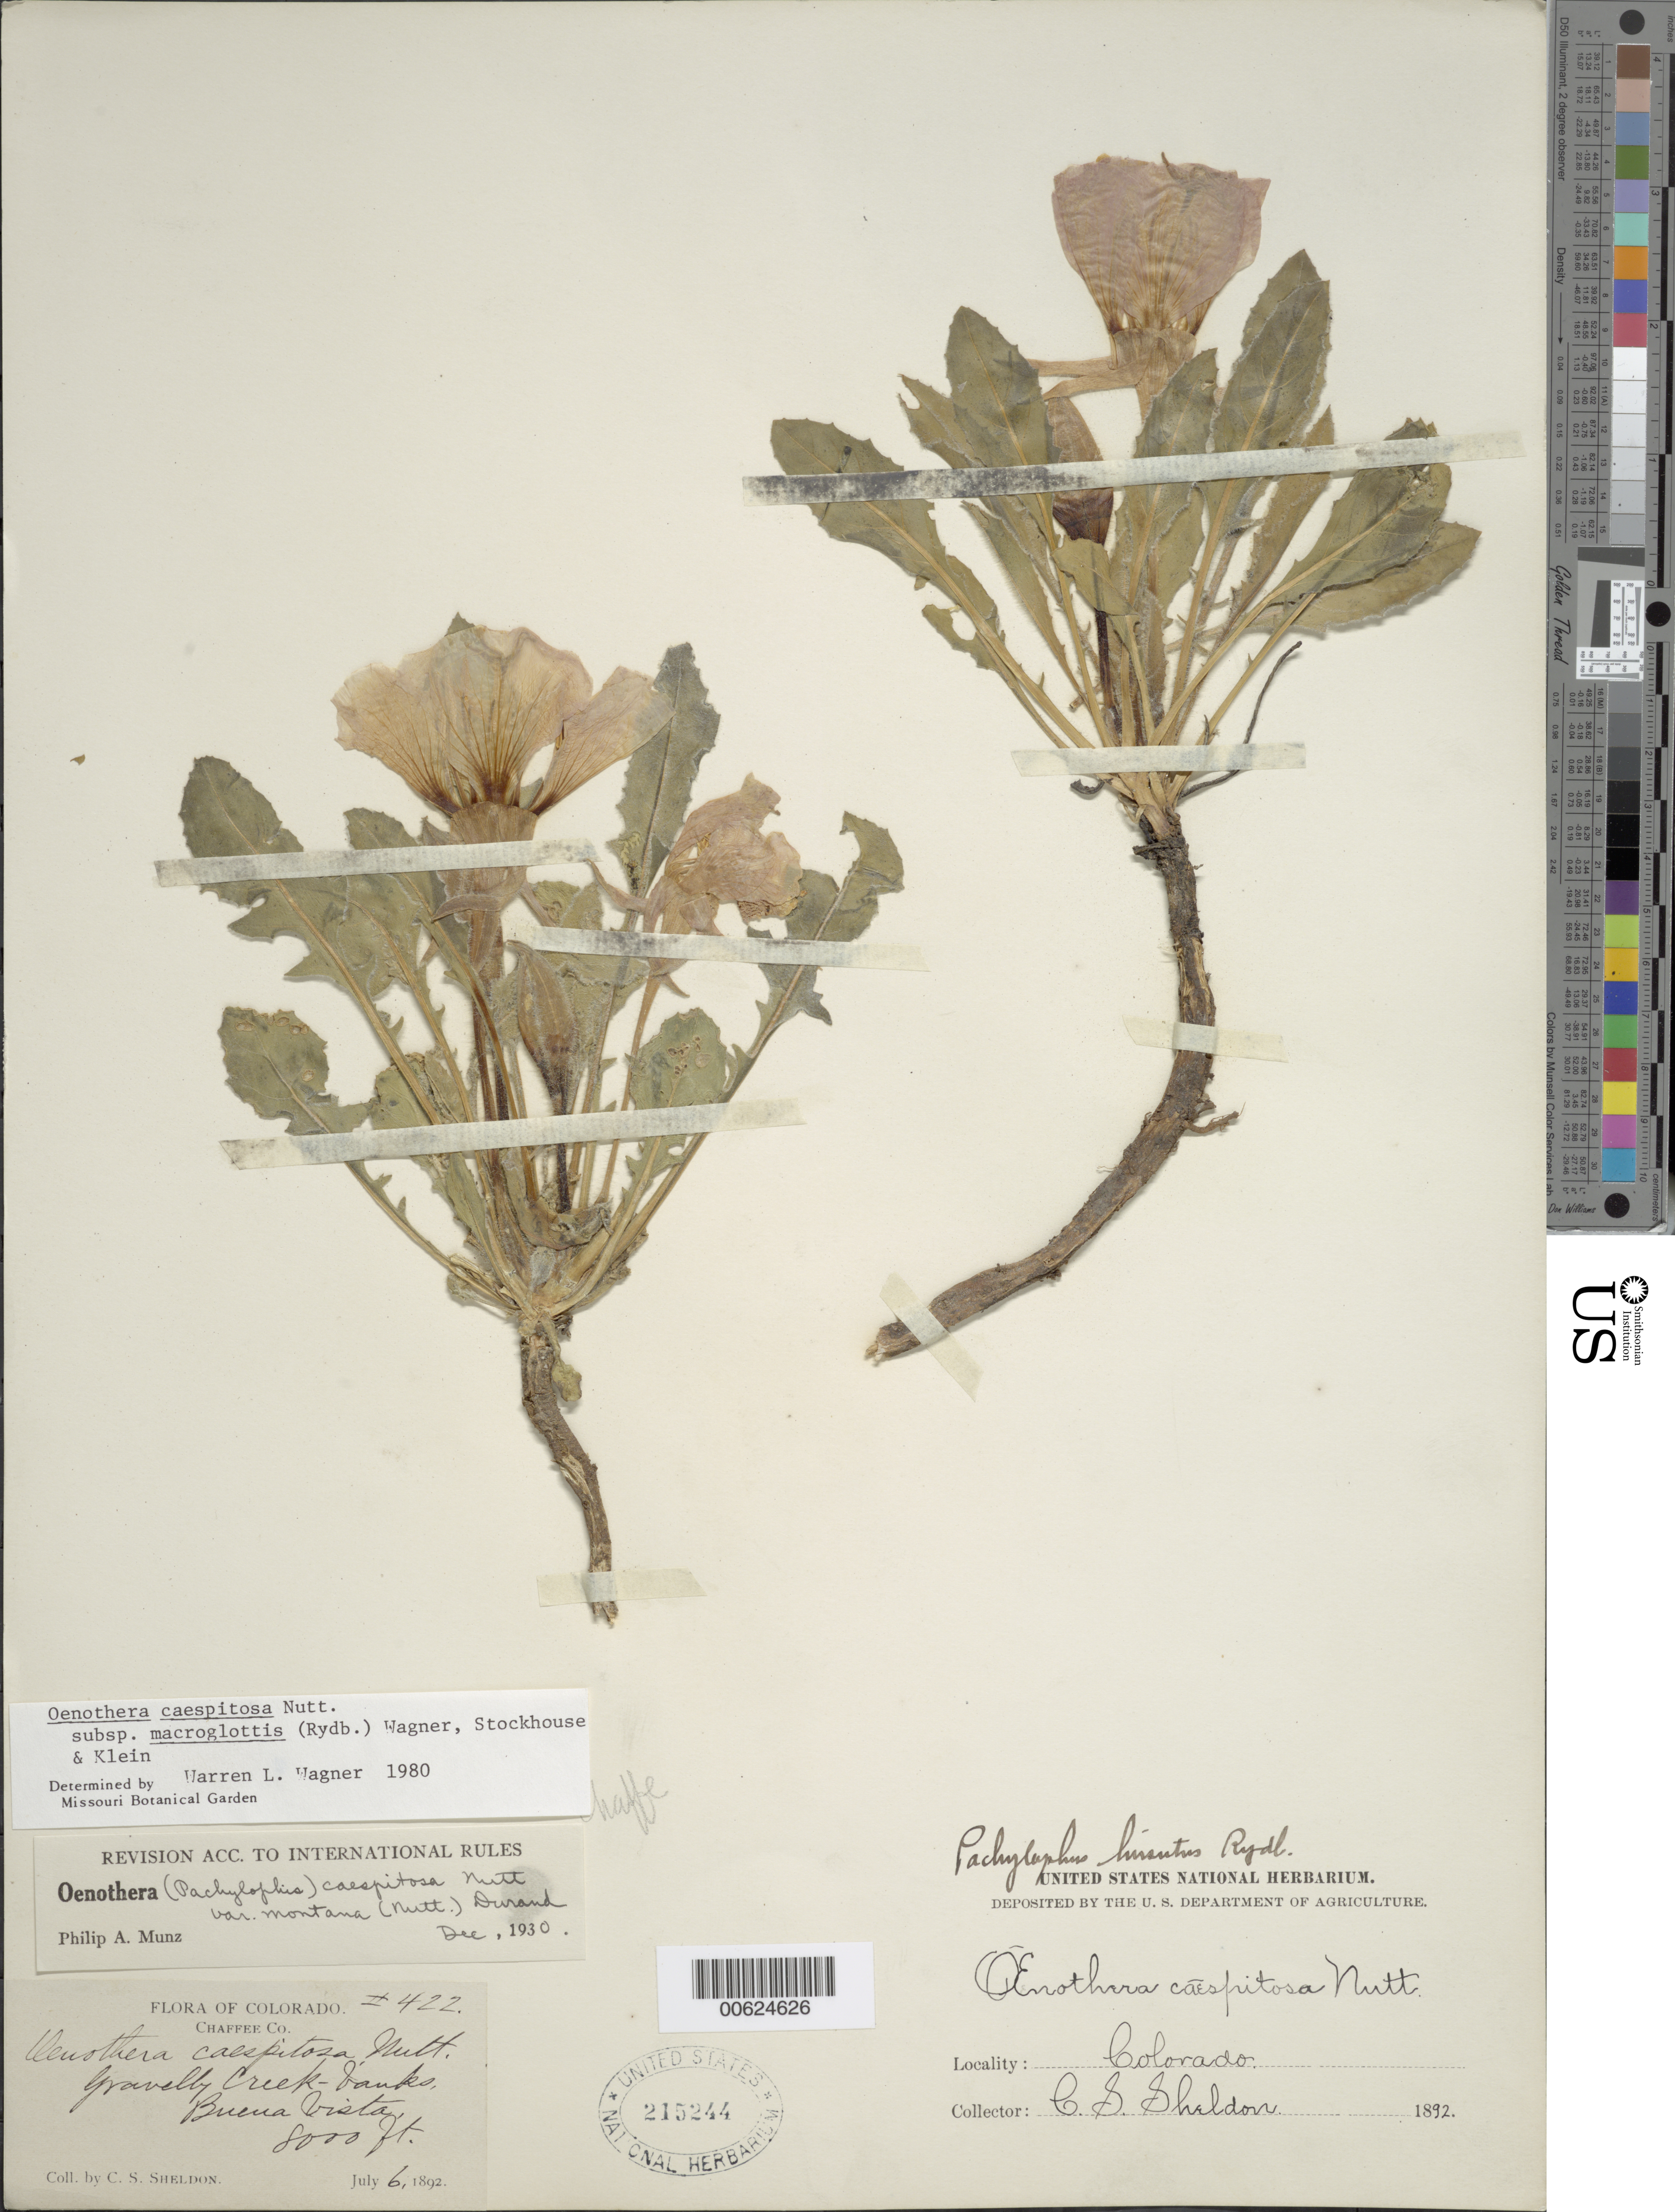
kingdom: Plantae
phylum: Tracheophyta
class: Magnoliopsida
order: Myrtales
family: Onagraceae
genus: Oenothera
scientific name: Oenothera cespitosa subsp. macroglottis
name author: (Rydb.) W.L. Wagner et al.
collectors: C. S. Sheldon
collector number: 422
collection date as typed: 06 Jul 1892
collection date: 1892-07-06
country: United States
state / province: Colorado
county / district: Chaffee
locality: Bueua Vista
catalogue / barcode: US 215244